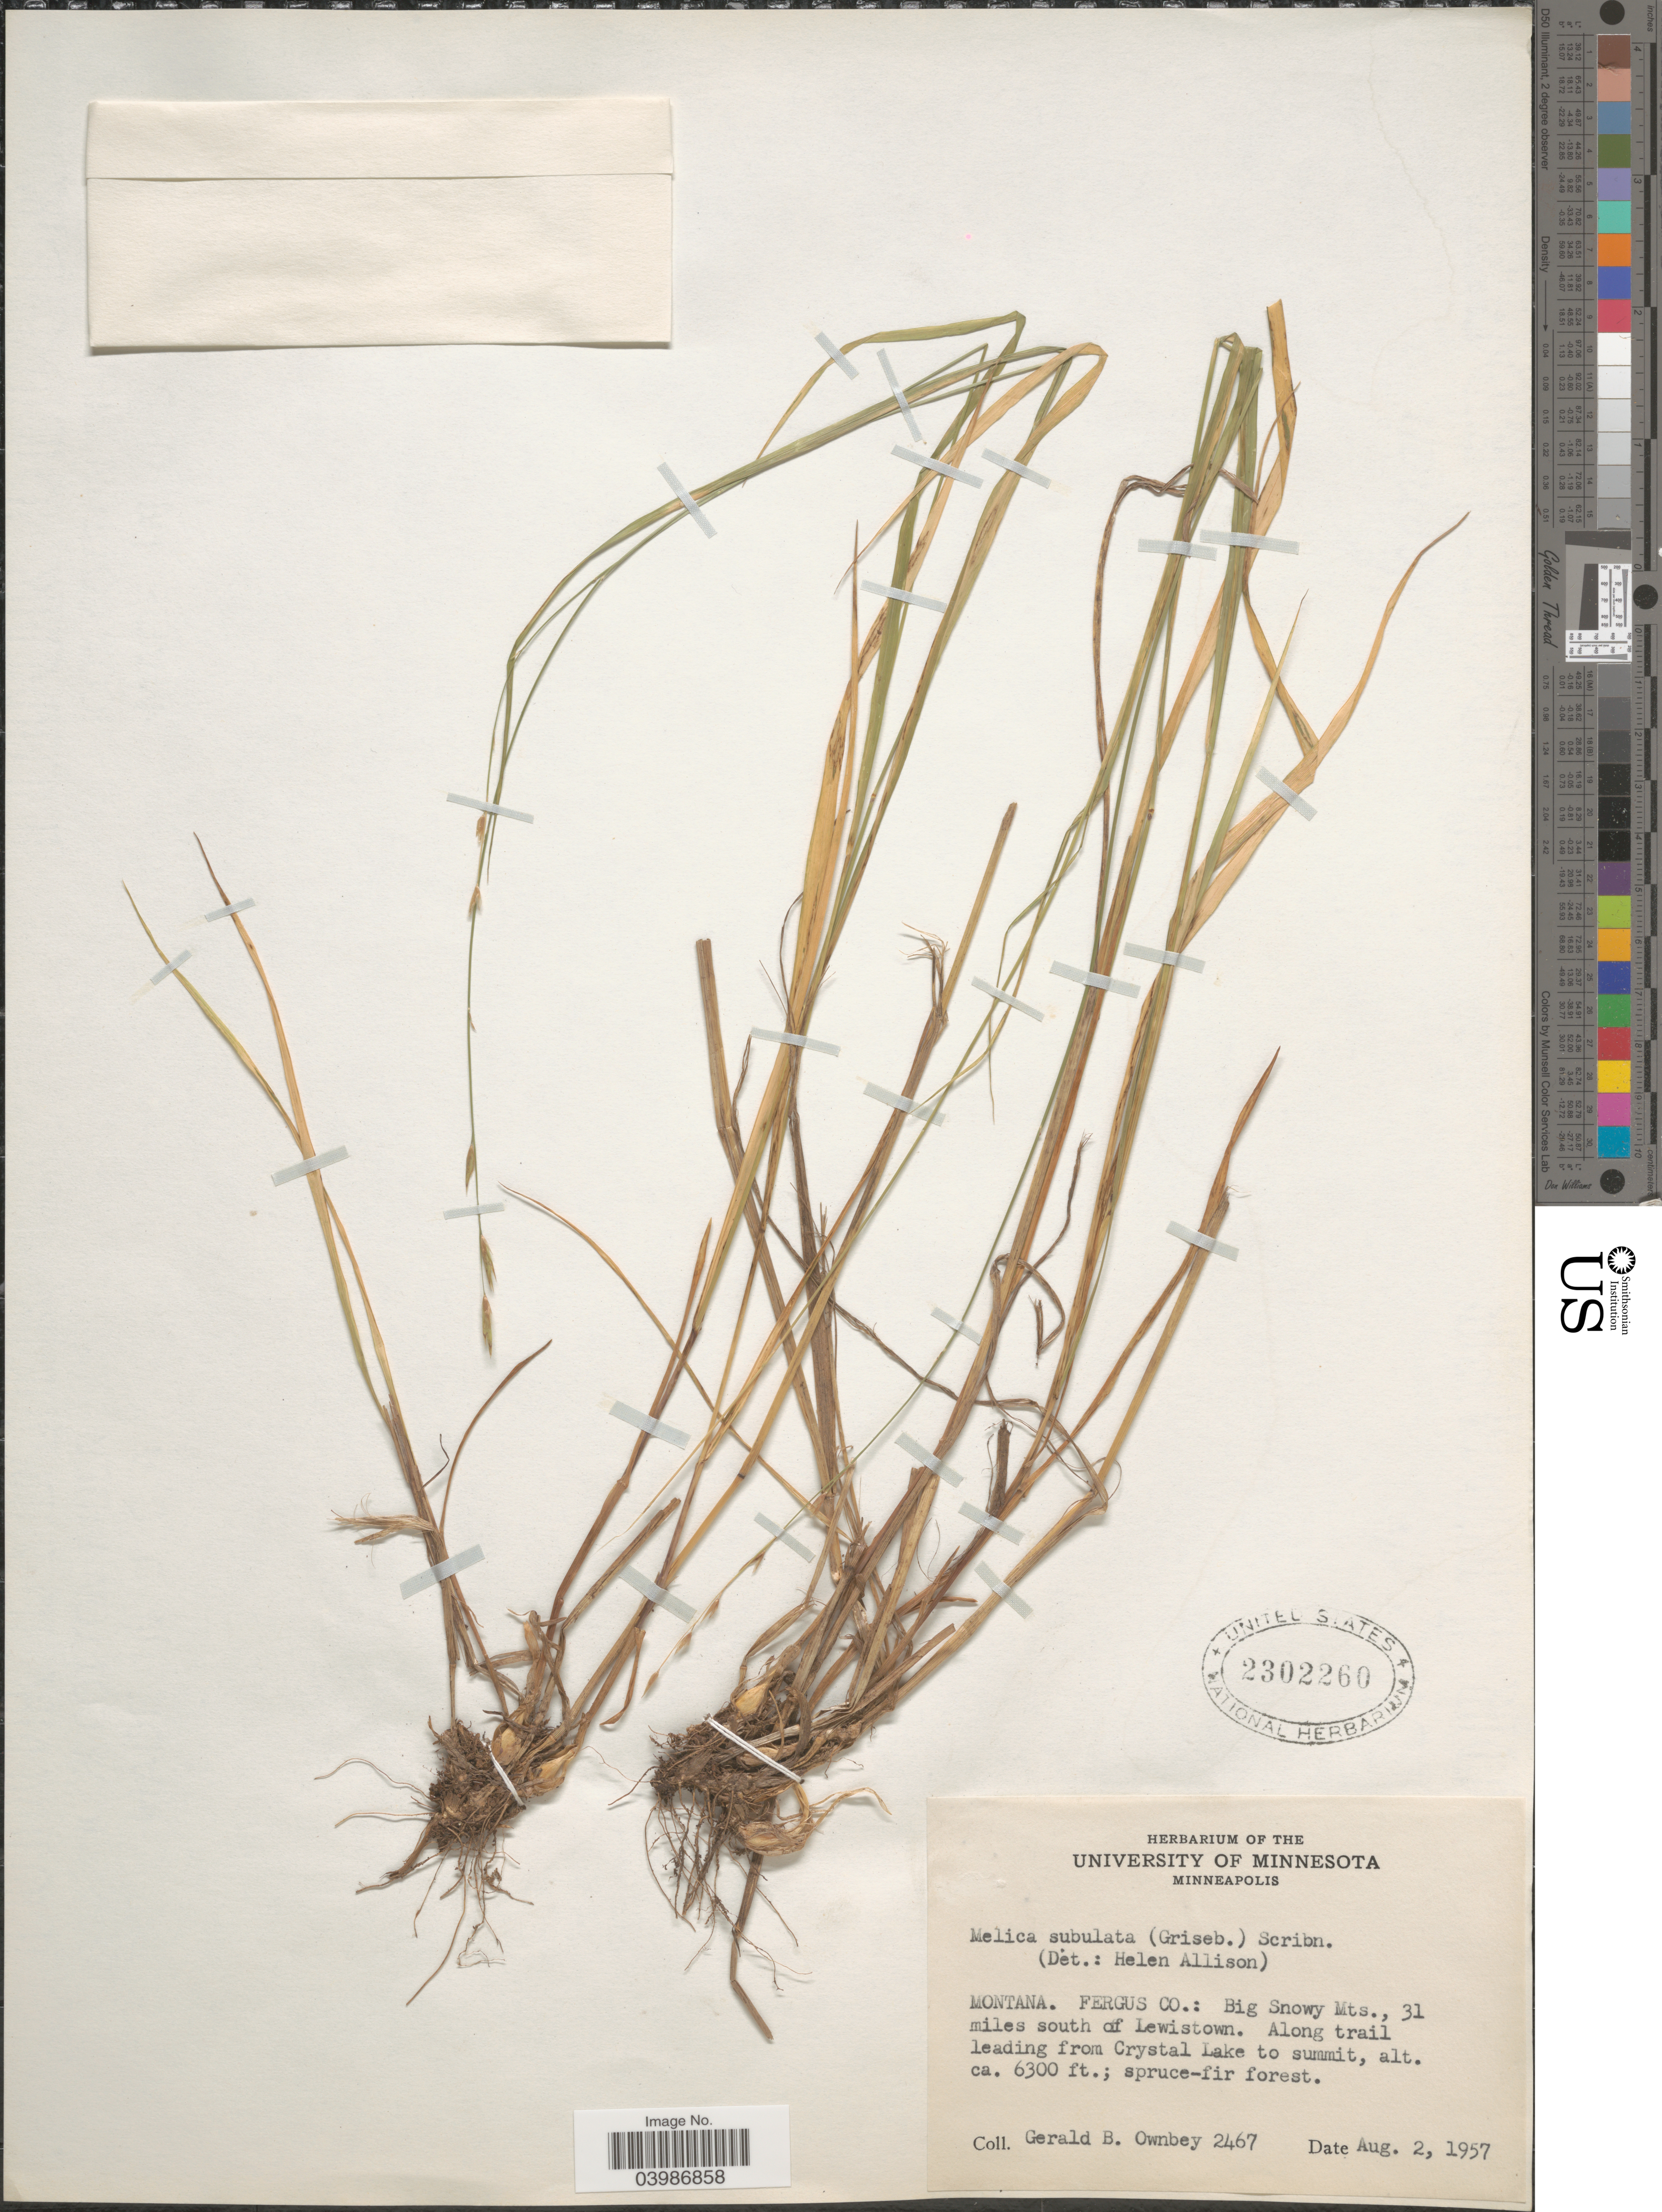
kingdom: Plantae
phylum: Tracheophyta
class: Liliopsida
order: Poales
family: Poaceae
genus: Melica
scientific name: Melica subulata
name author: (Griseb.) Scribn.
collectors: G. B. Ownbey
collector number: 2467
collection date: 1957-08-02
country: United States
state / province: Montana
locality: Fergus Co.: Big Snowy Mts., 31 miles south of Lewistown. Along trail leading from Crystal Lake to summit.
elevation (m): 1920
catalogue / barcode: US 2302260